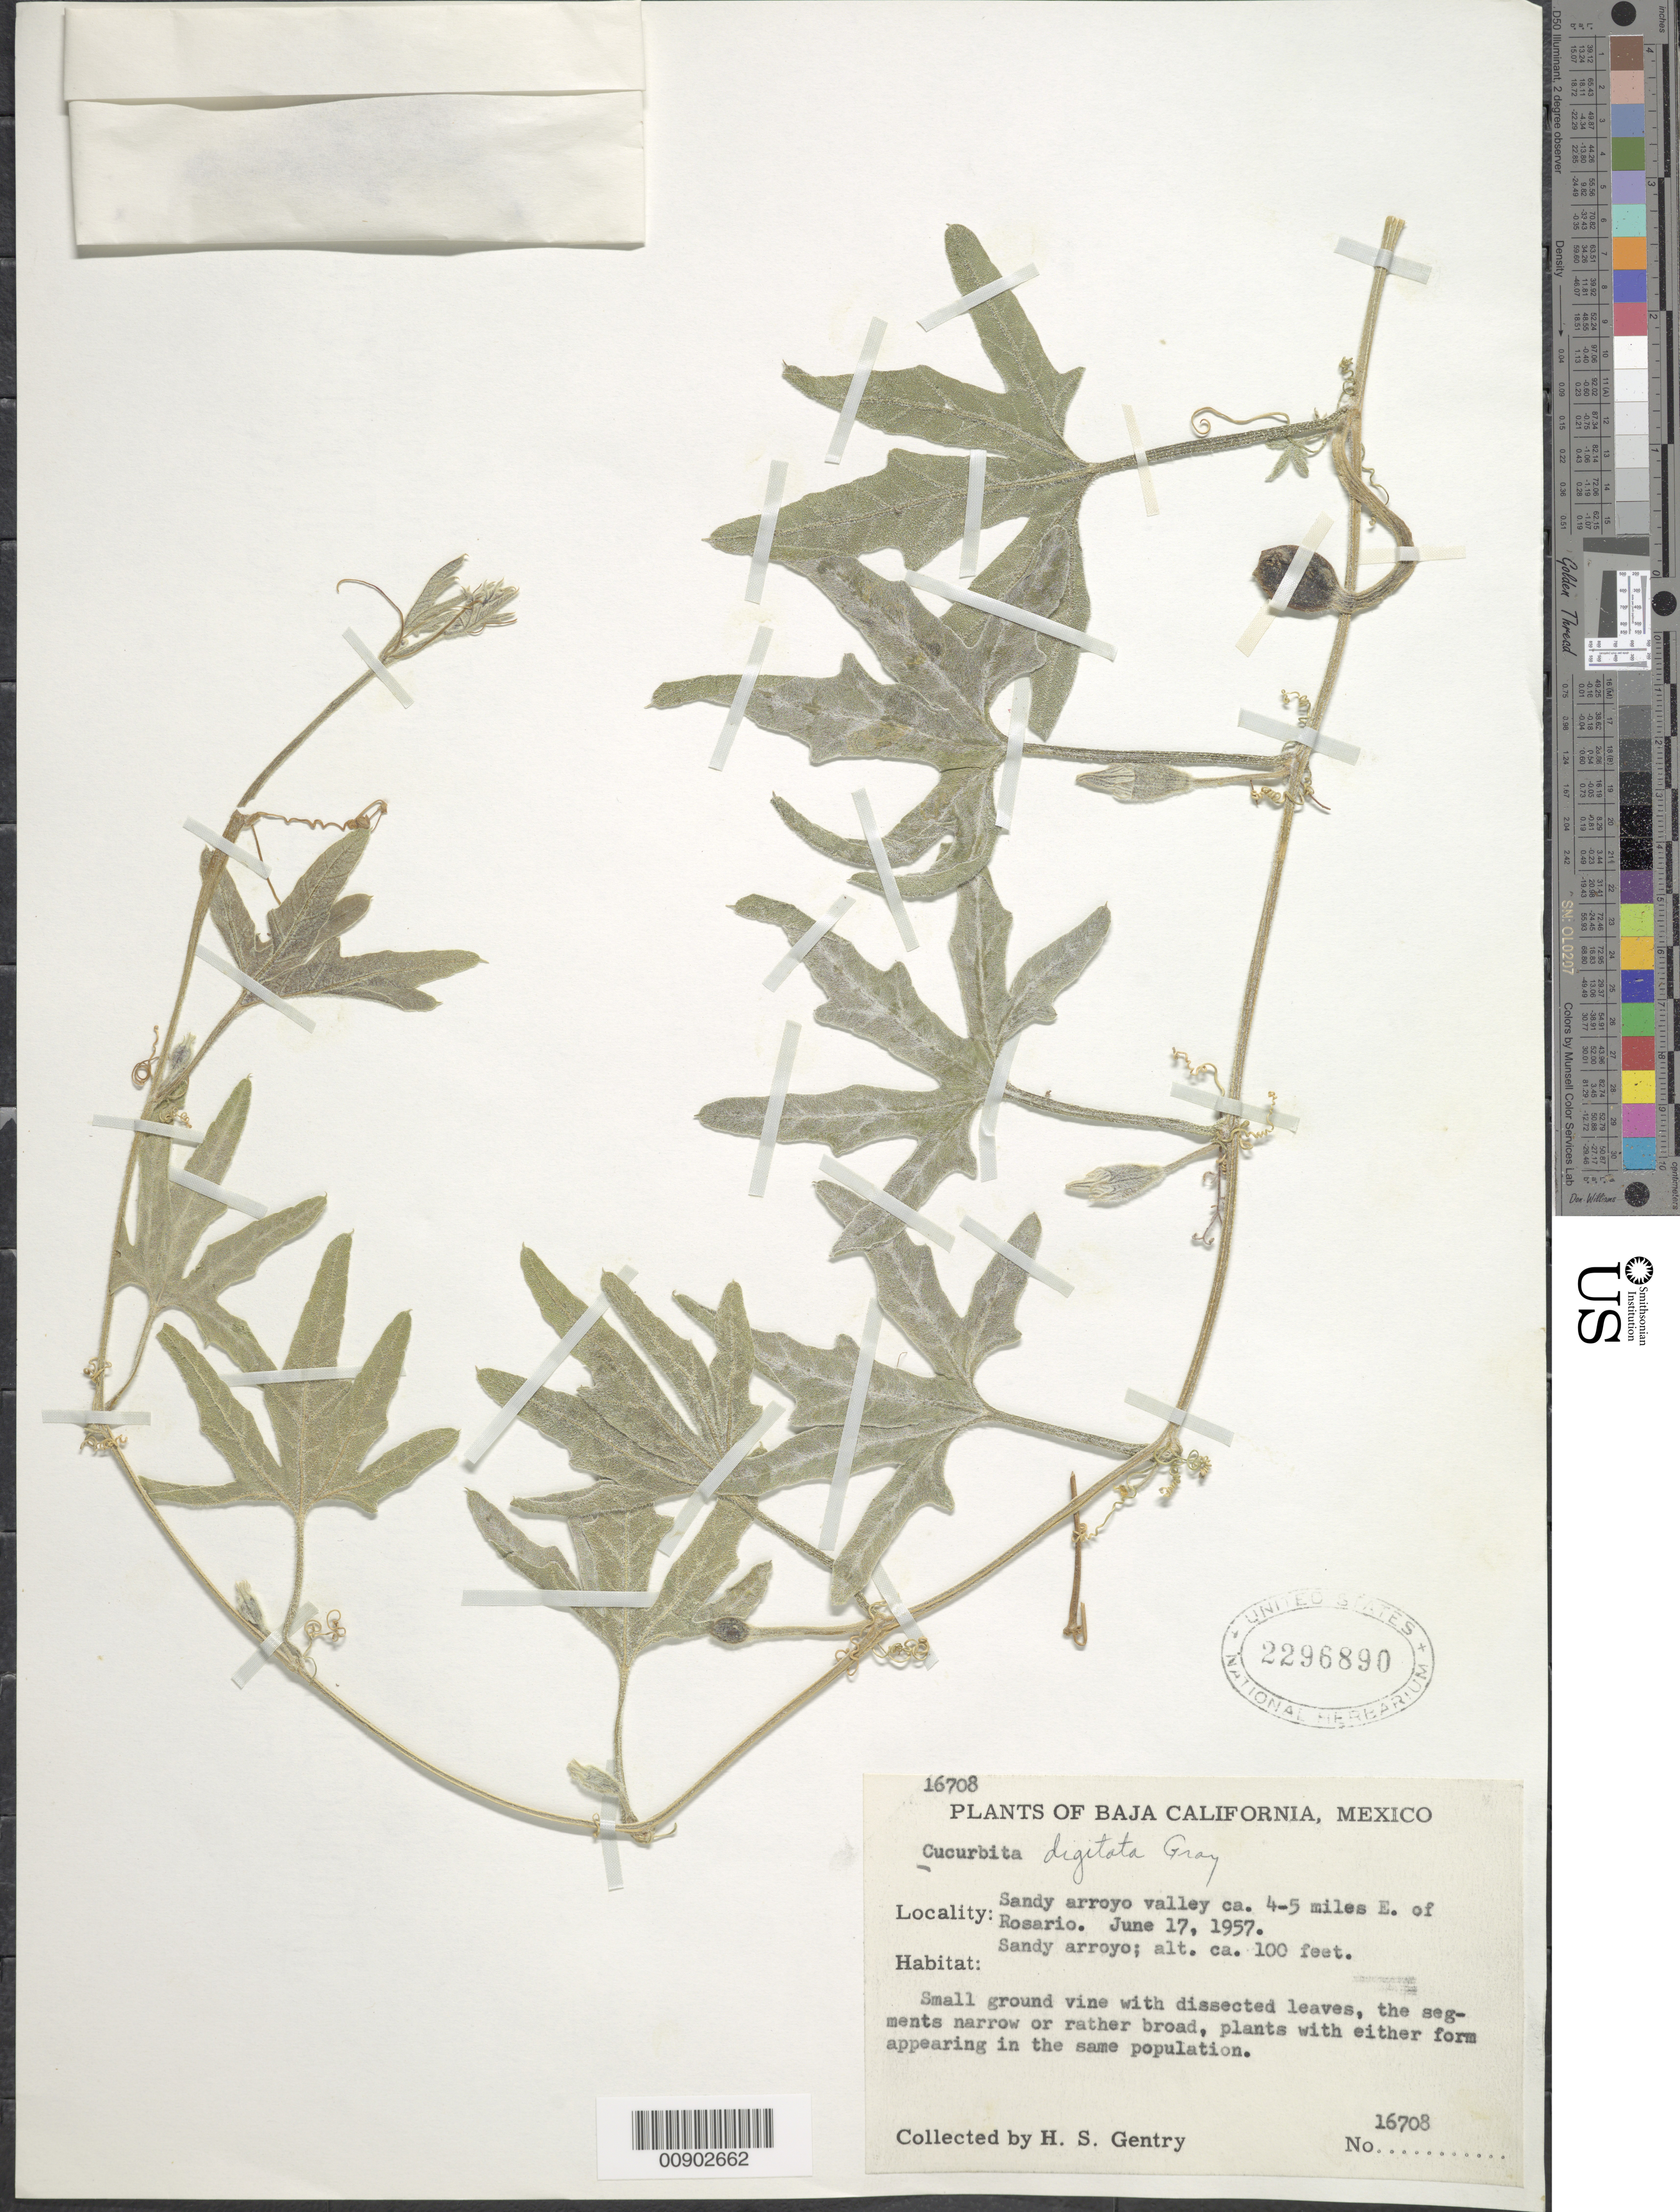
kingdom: Plantae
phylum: Tracheophyta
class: Magnoliopsida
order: Cucurbitales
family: Cucurbitaceae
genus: Cucurbita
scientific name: Cucurbita digitata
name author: A. Gray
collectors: H. S. Gentry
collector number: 16708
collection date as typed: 17 Jun 1957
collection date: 1957-06-17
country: Mexico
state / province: Baja California Norte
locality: Sandy arroyo valley ca. 4-5 miles E of Rosario, Baja California.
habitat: Sandy arroyo.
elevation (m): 30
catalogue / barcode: US 2296890